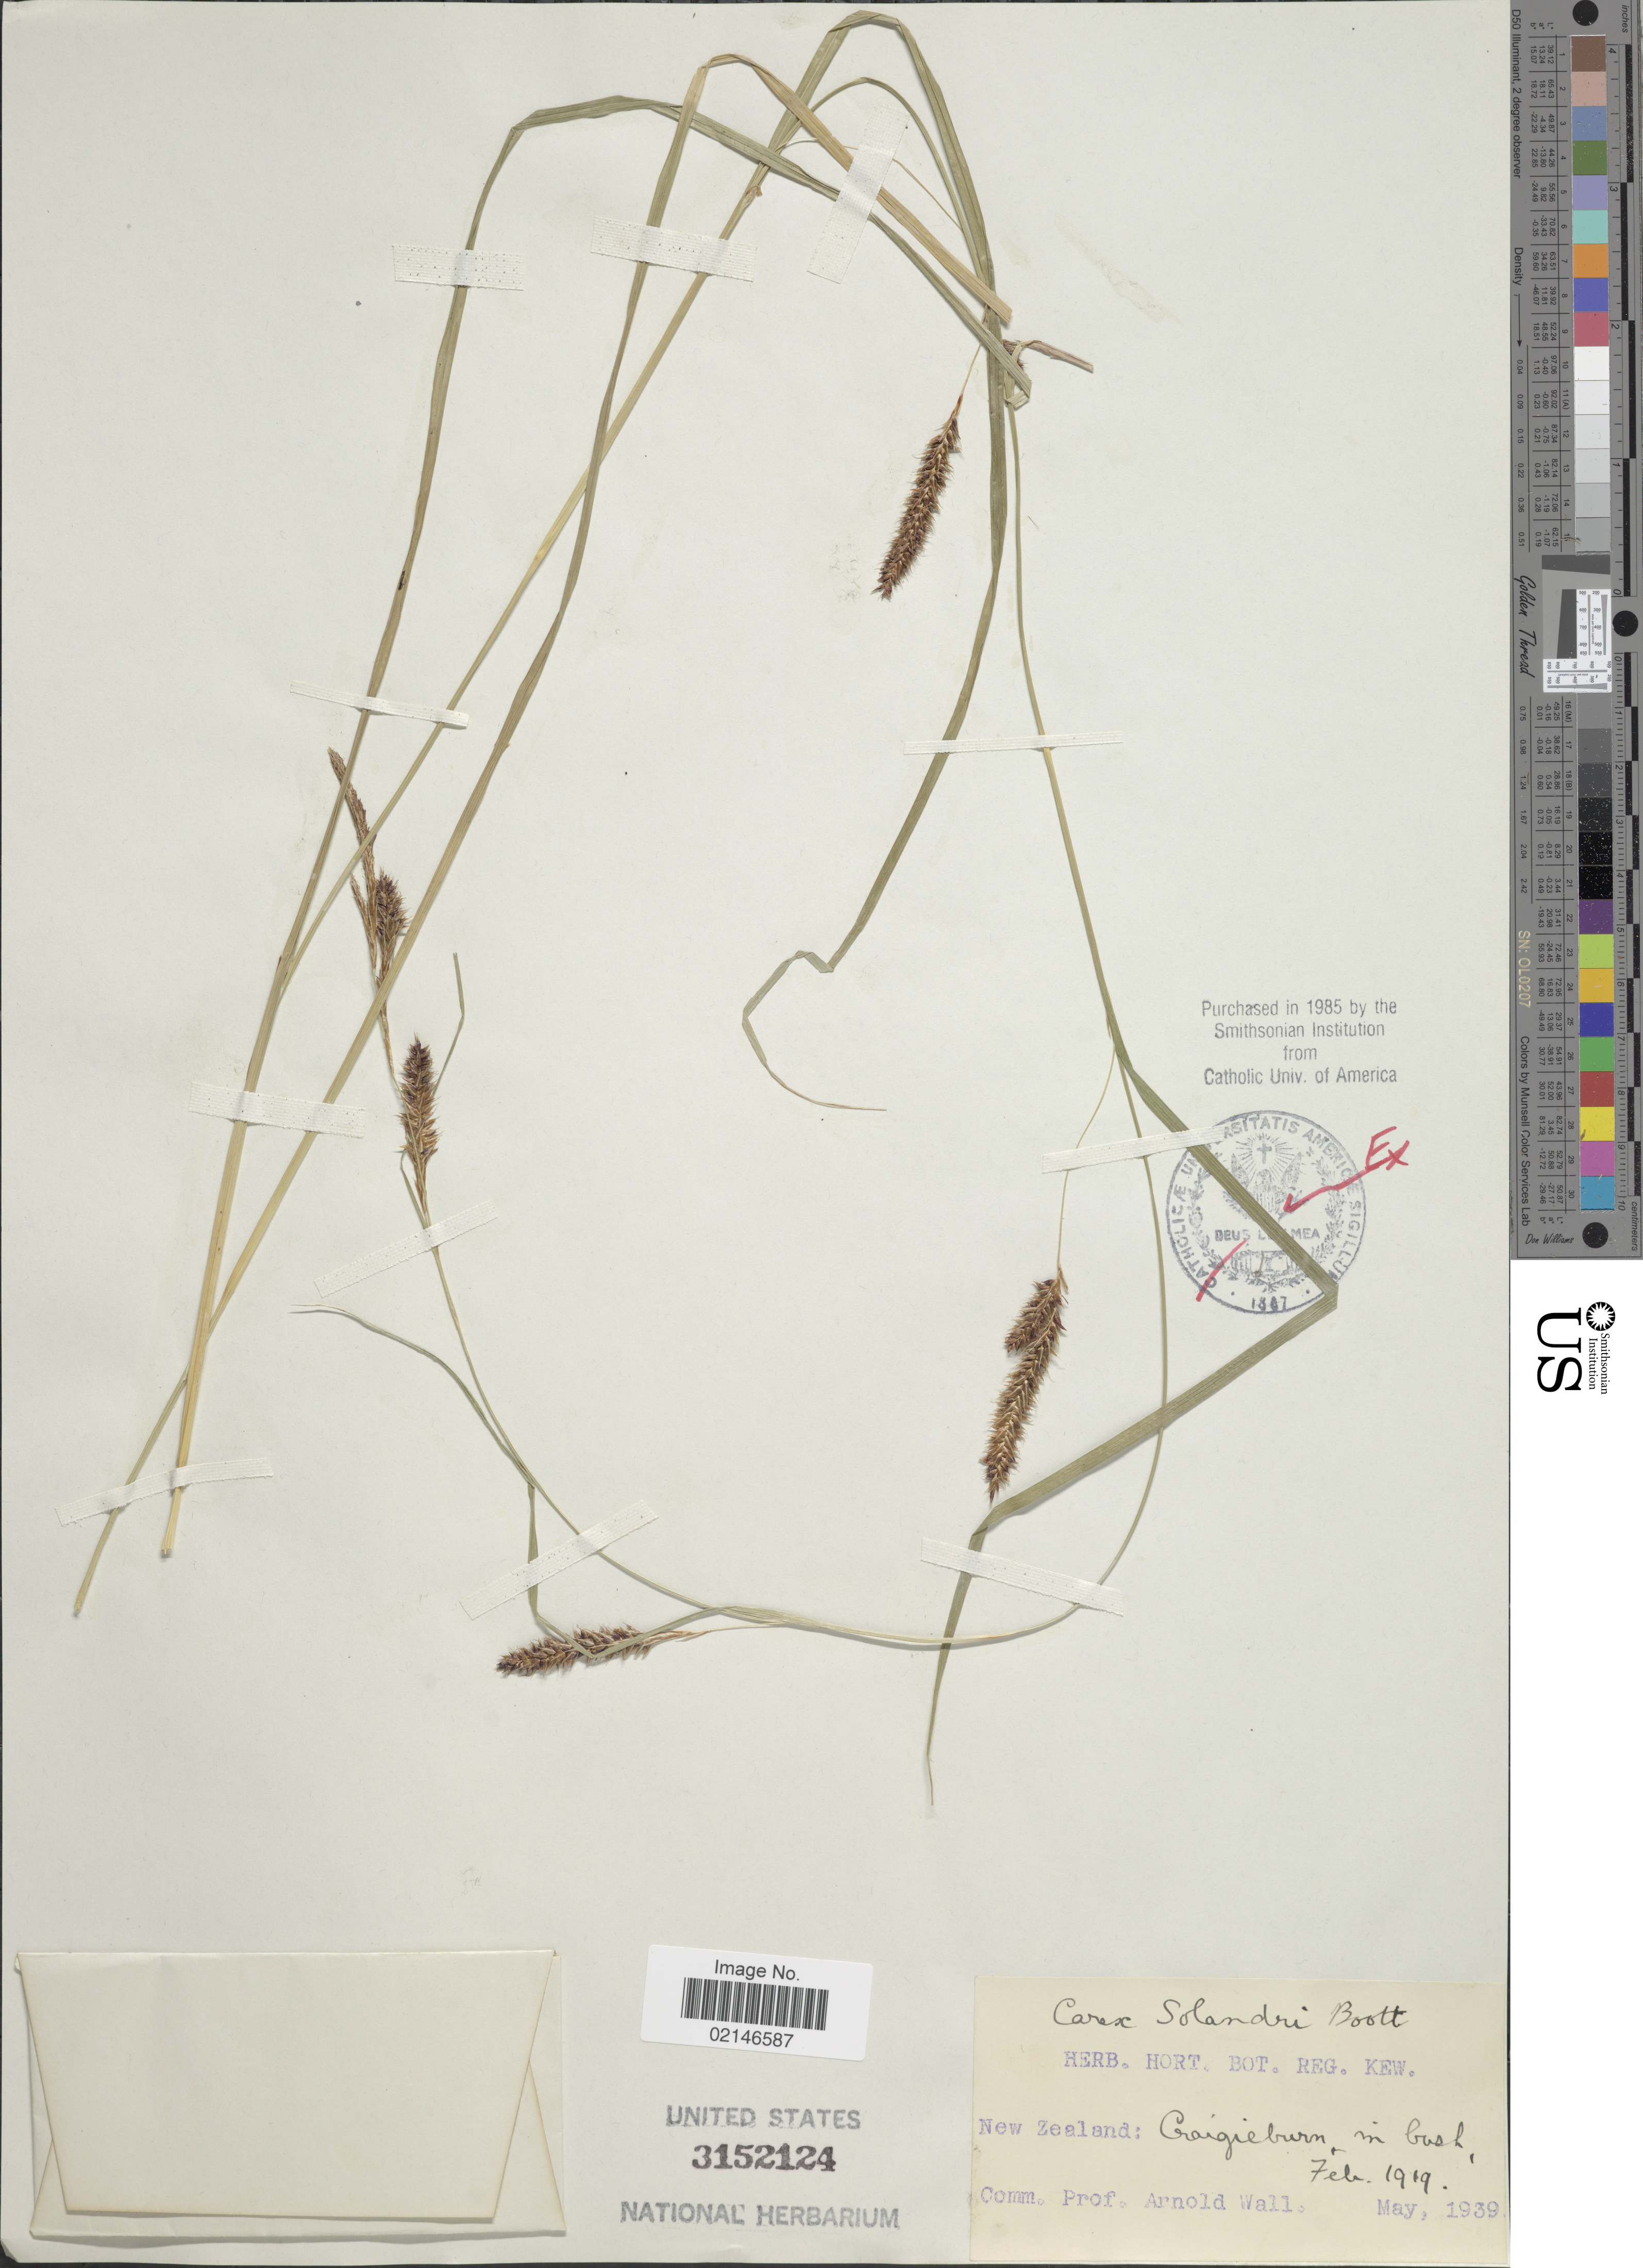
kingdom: Plantae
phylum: Tracheophyta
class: Liliopsida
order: Poales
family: Cyperaceae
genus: Carex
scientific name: Carex solandri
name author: Boott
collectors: ex herb. Hort. Reg. Kew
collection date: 1919-02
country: New Zealand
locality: Craigieburn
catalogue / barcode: US 3152124